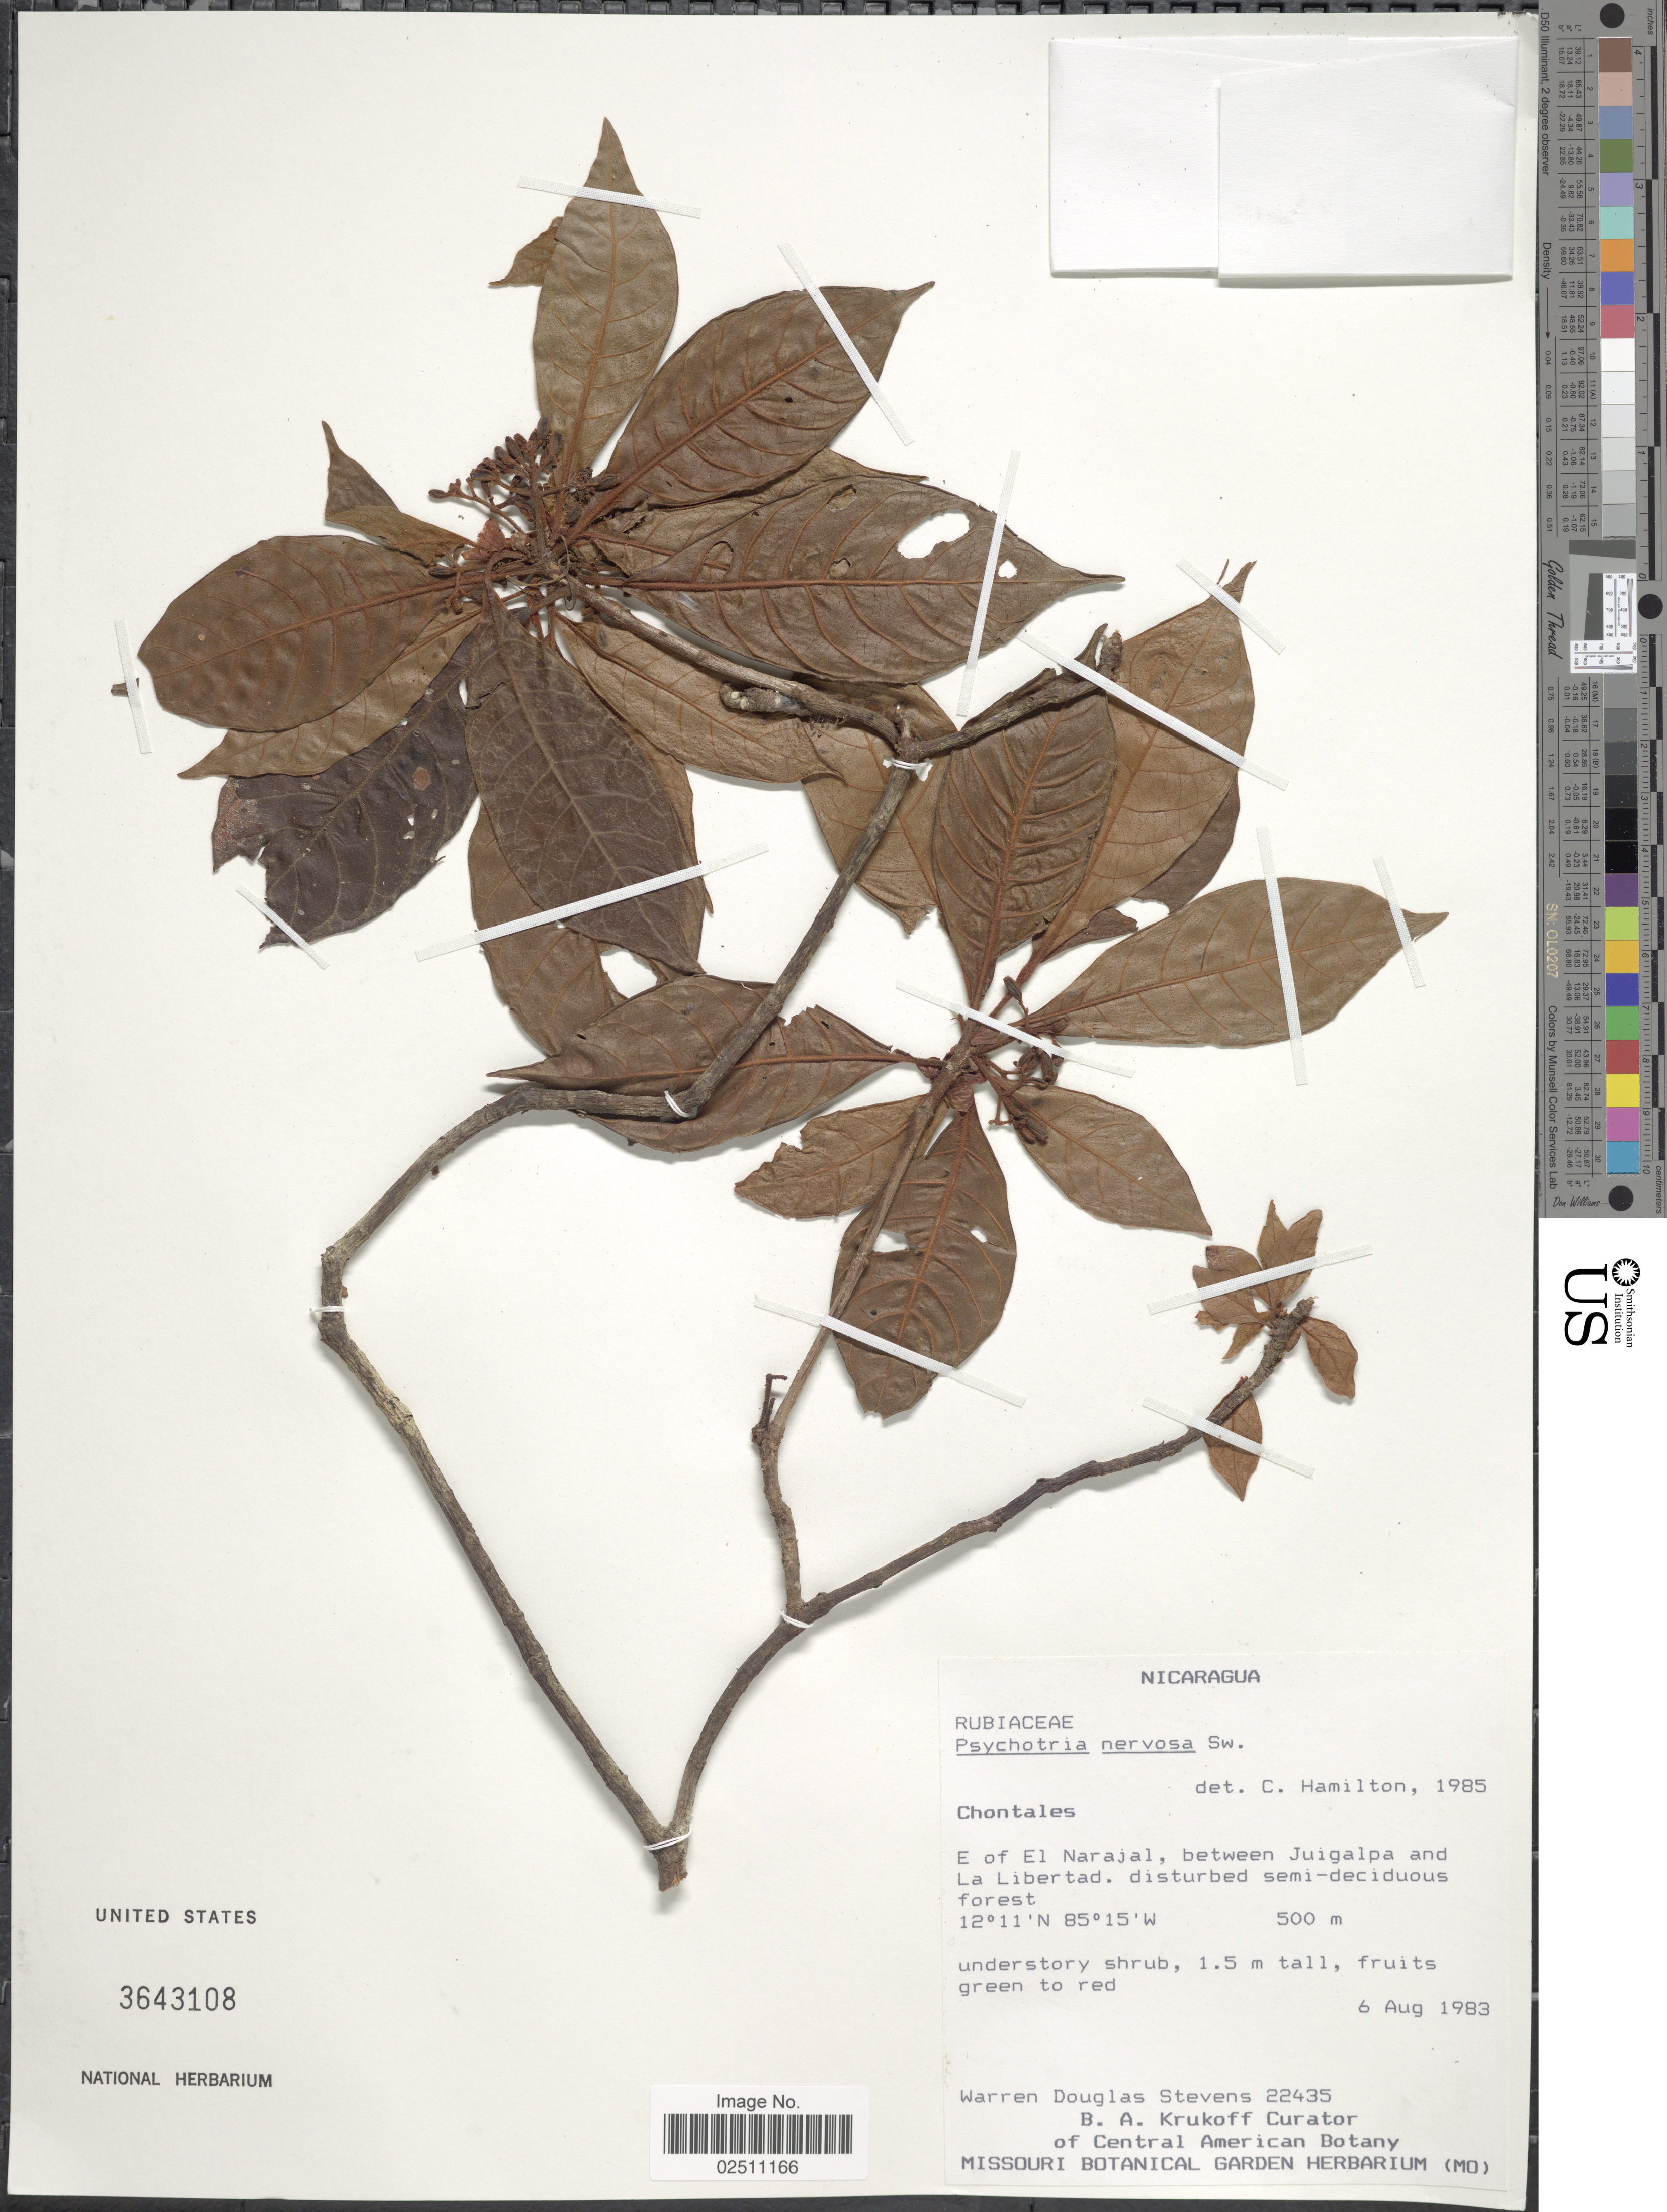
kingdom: Plantae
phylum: Tracheophyta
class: Magnoliopsida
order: Gentianales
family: Rubiaceae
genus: Psychotria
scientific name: Psychotria nervosa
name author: Sw.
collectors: W. D. Stevens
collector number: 22435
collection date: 1983-08-06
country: Nicaragua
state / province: Chontales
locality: E of El Narajal, between Juigalpa and La Libertad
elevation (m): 500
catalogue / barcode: US 3643108